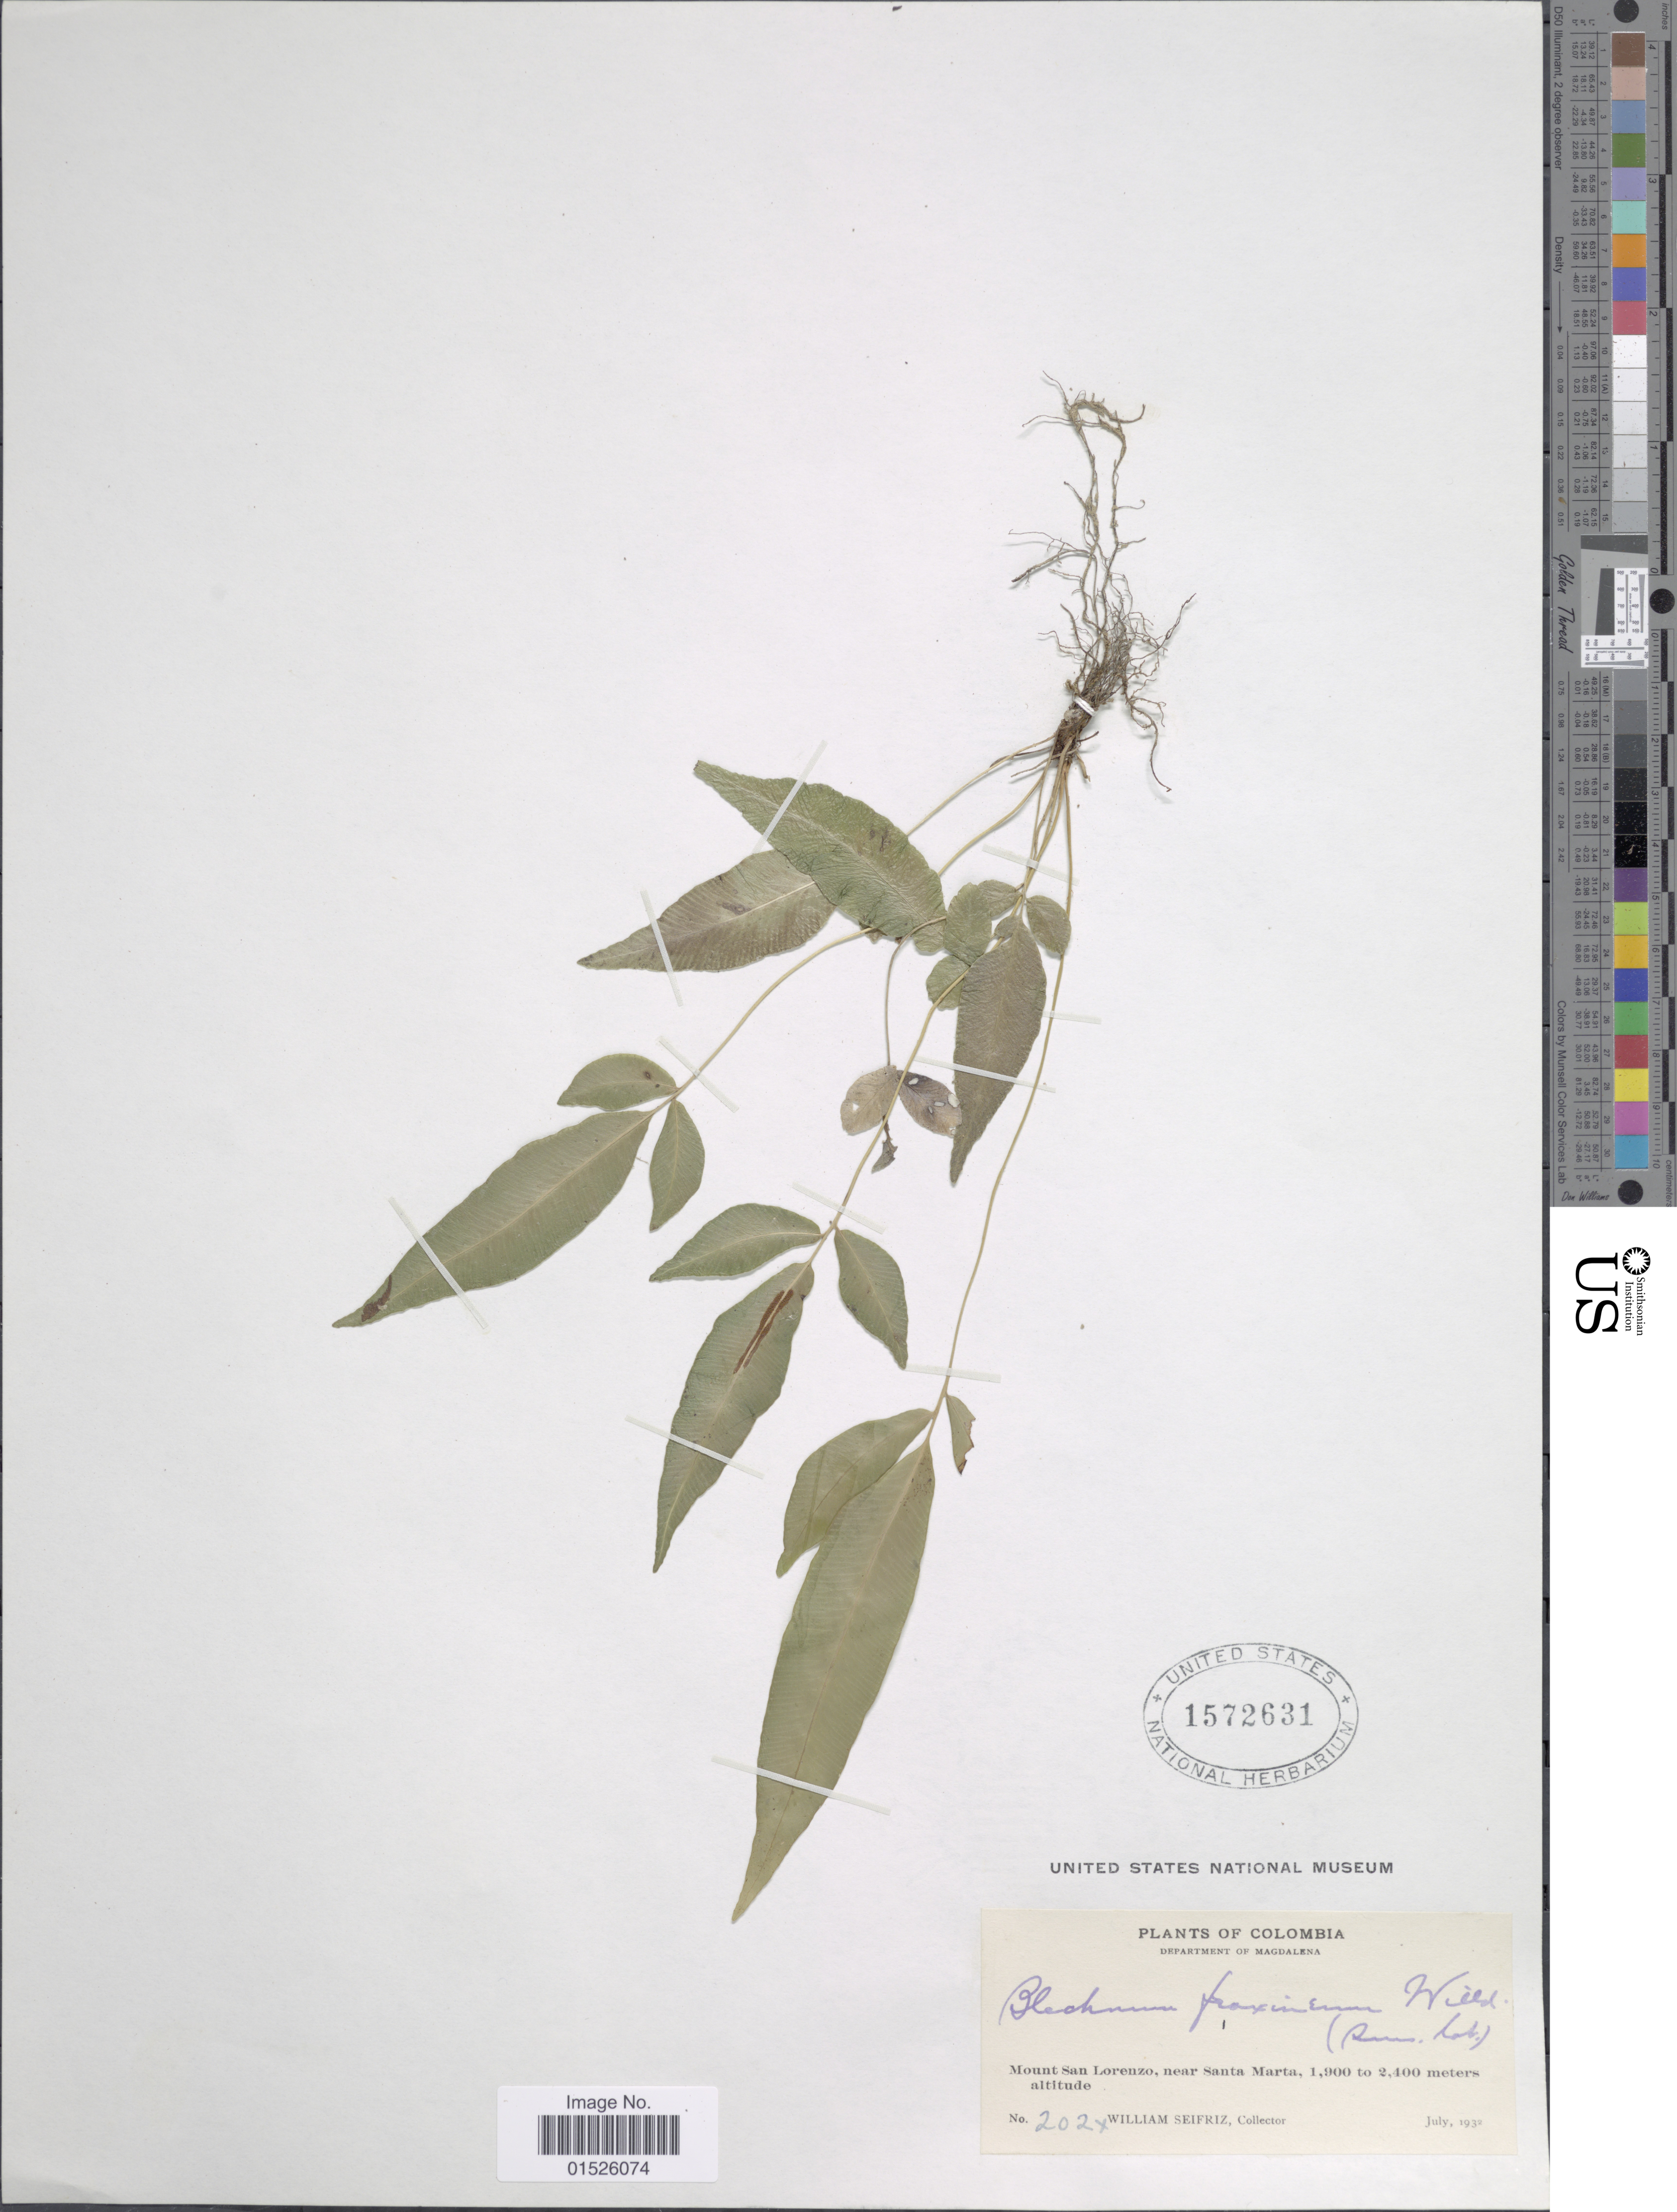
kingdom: Plantae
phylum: Tracheophyta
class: Polypodiopsida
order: Polypodiales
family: Blechnaceae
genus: Blechnum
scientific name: Blechnum gracile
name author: Kaulf.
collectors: W. Seifriz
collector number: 202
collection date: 1932-07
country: Colombia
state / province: Magdalena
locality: Colombia, Department of Magdalena, Mount San Lorenzo, near Santa Marta.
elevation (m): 1900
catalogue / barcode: US 1572631